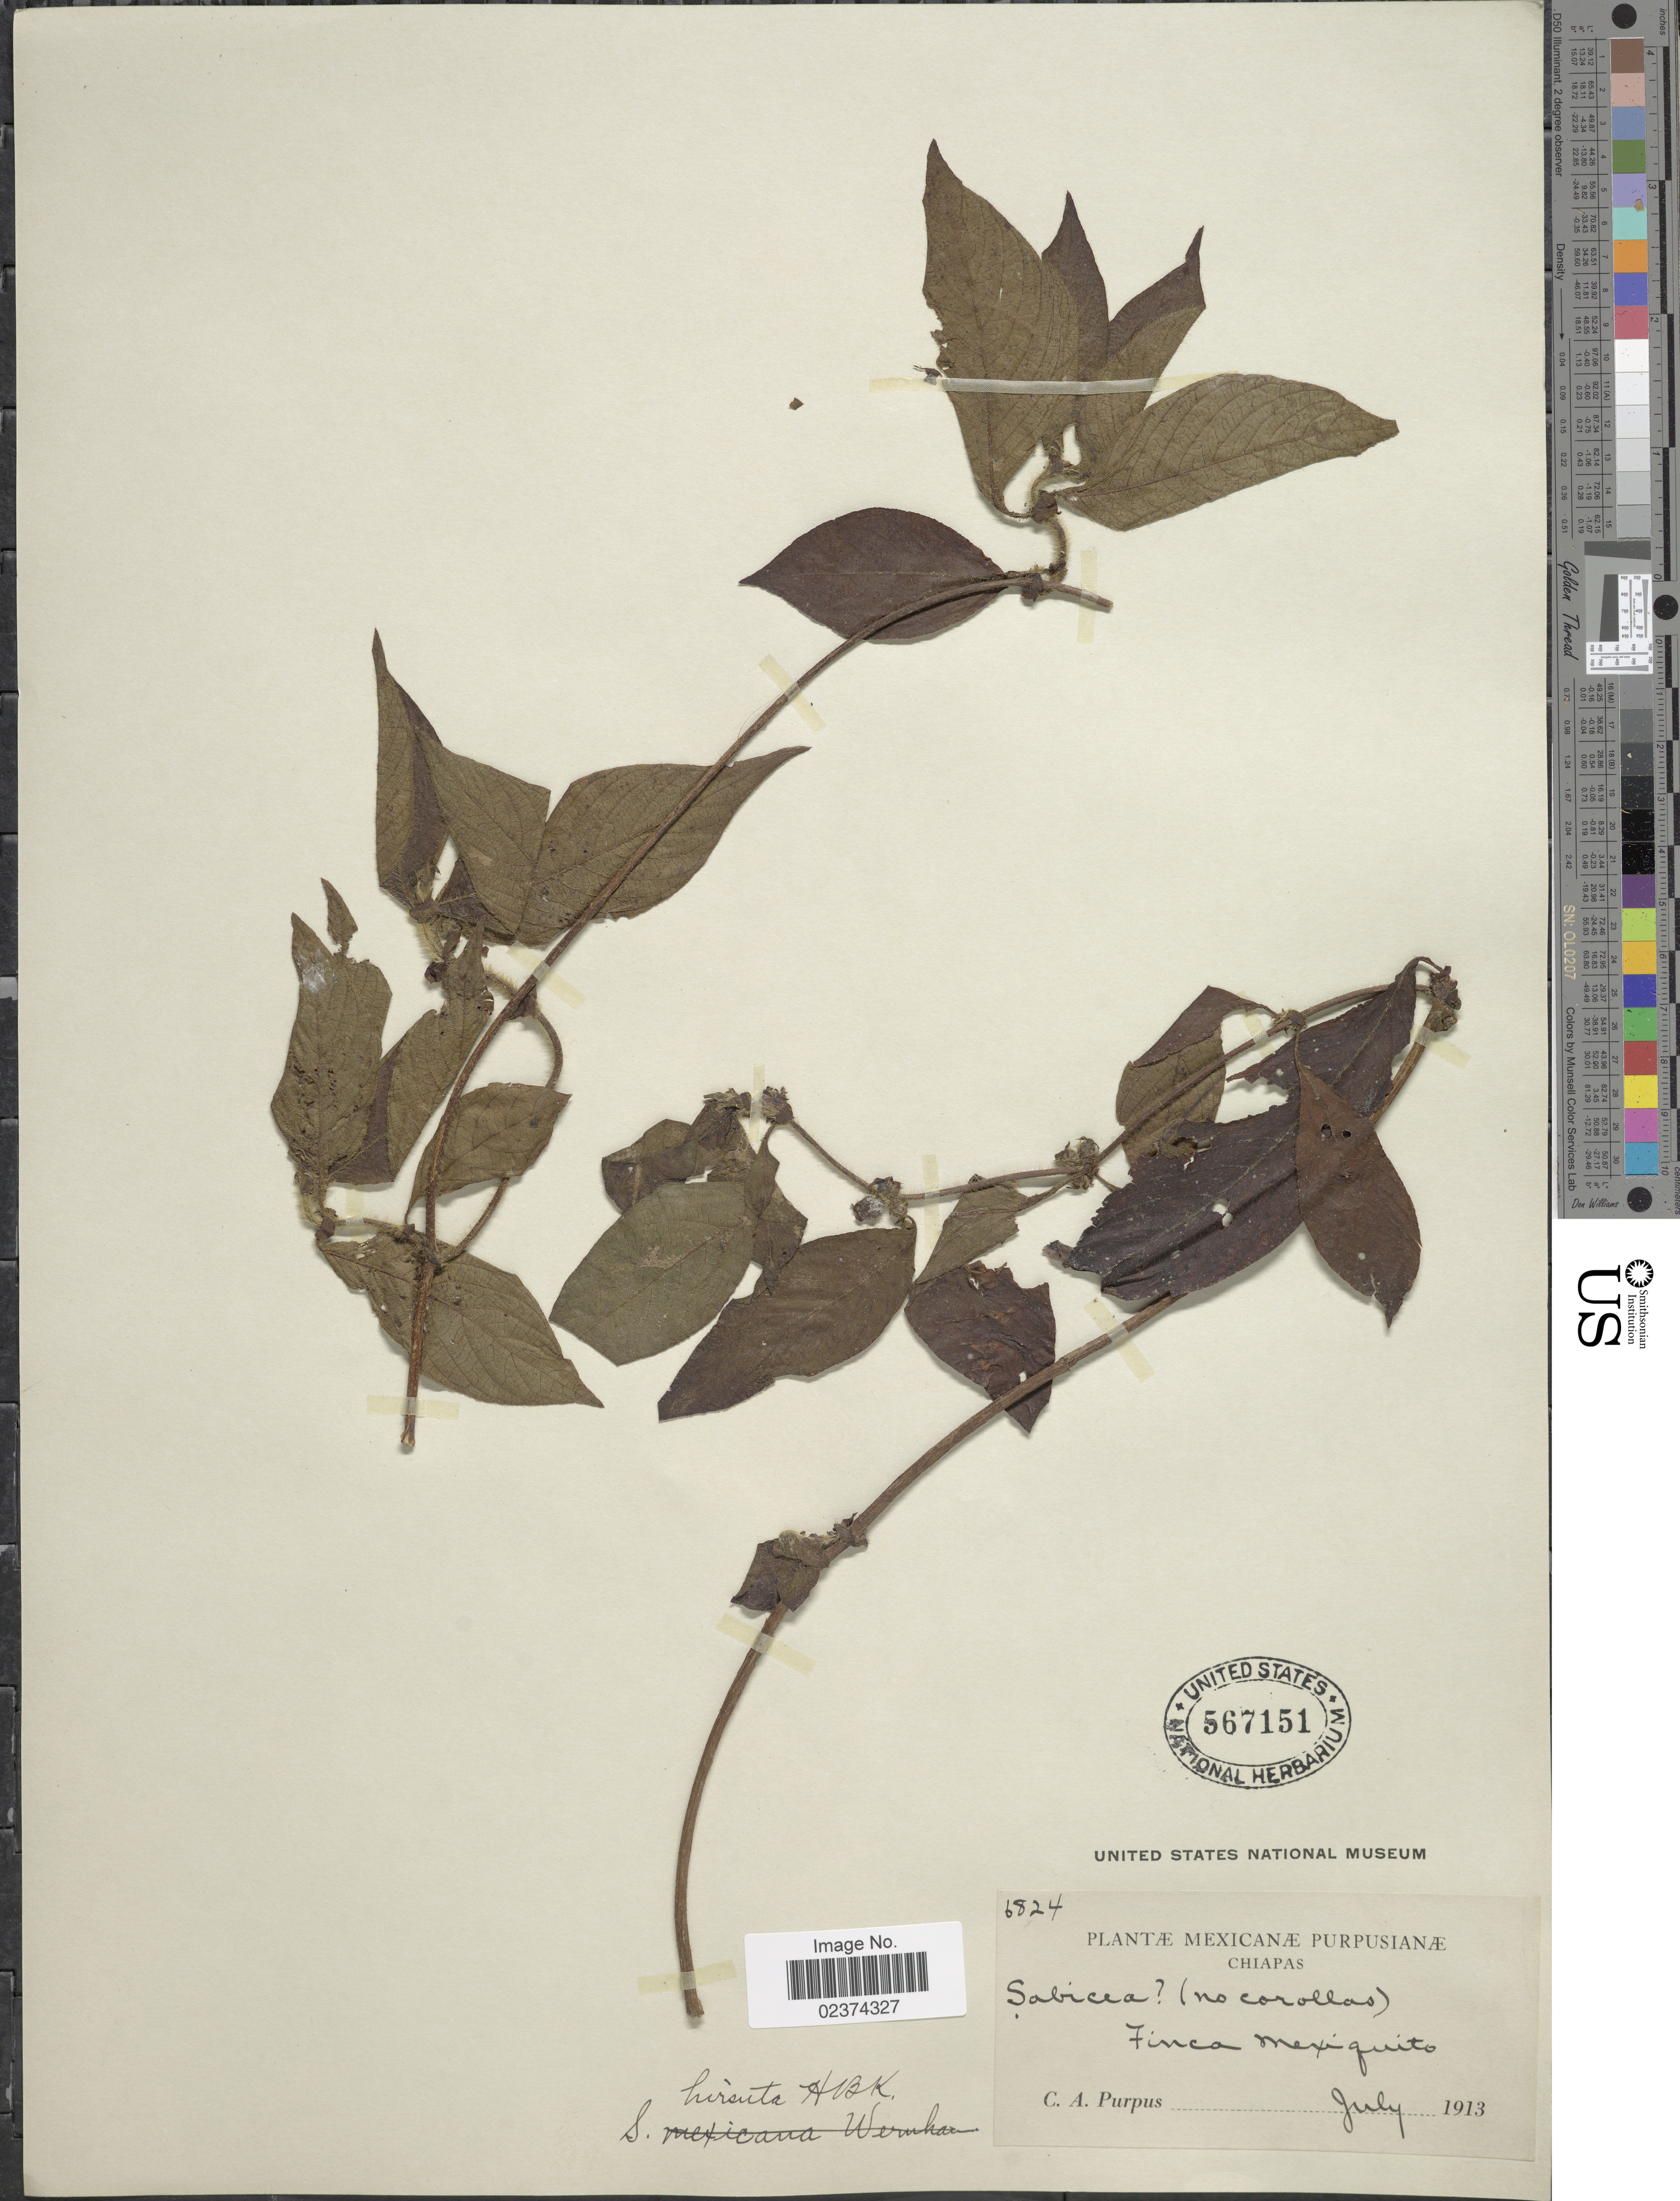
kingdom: Plantae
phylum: Tracheophyta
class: Magnoliopsida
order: Gentianales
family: Rubiaceae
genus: Sabicea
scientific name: Sabicea hirsuta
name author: Kunth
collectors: C. A. Purpus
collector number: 6824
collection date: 1913-07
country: Mexico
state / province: Chiapas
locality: Mexicanæ Purpusianæ. Chiapas. Finca Mexiquito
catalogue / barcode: US 567151